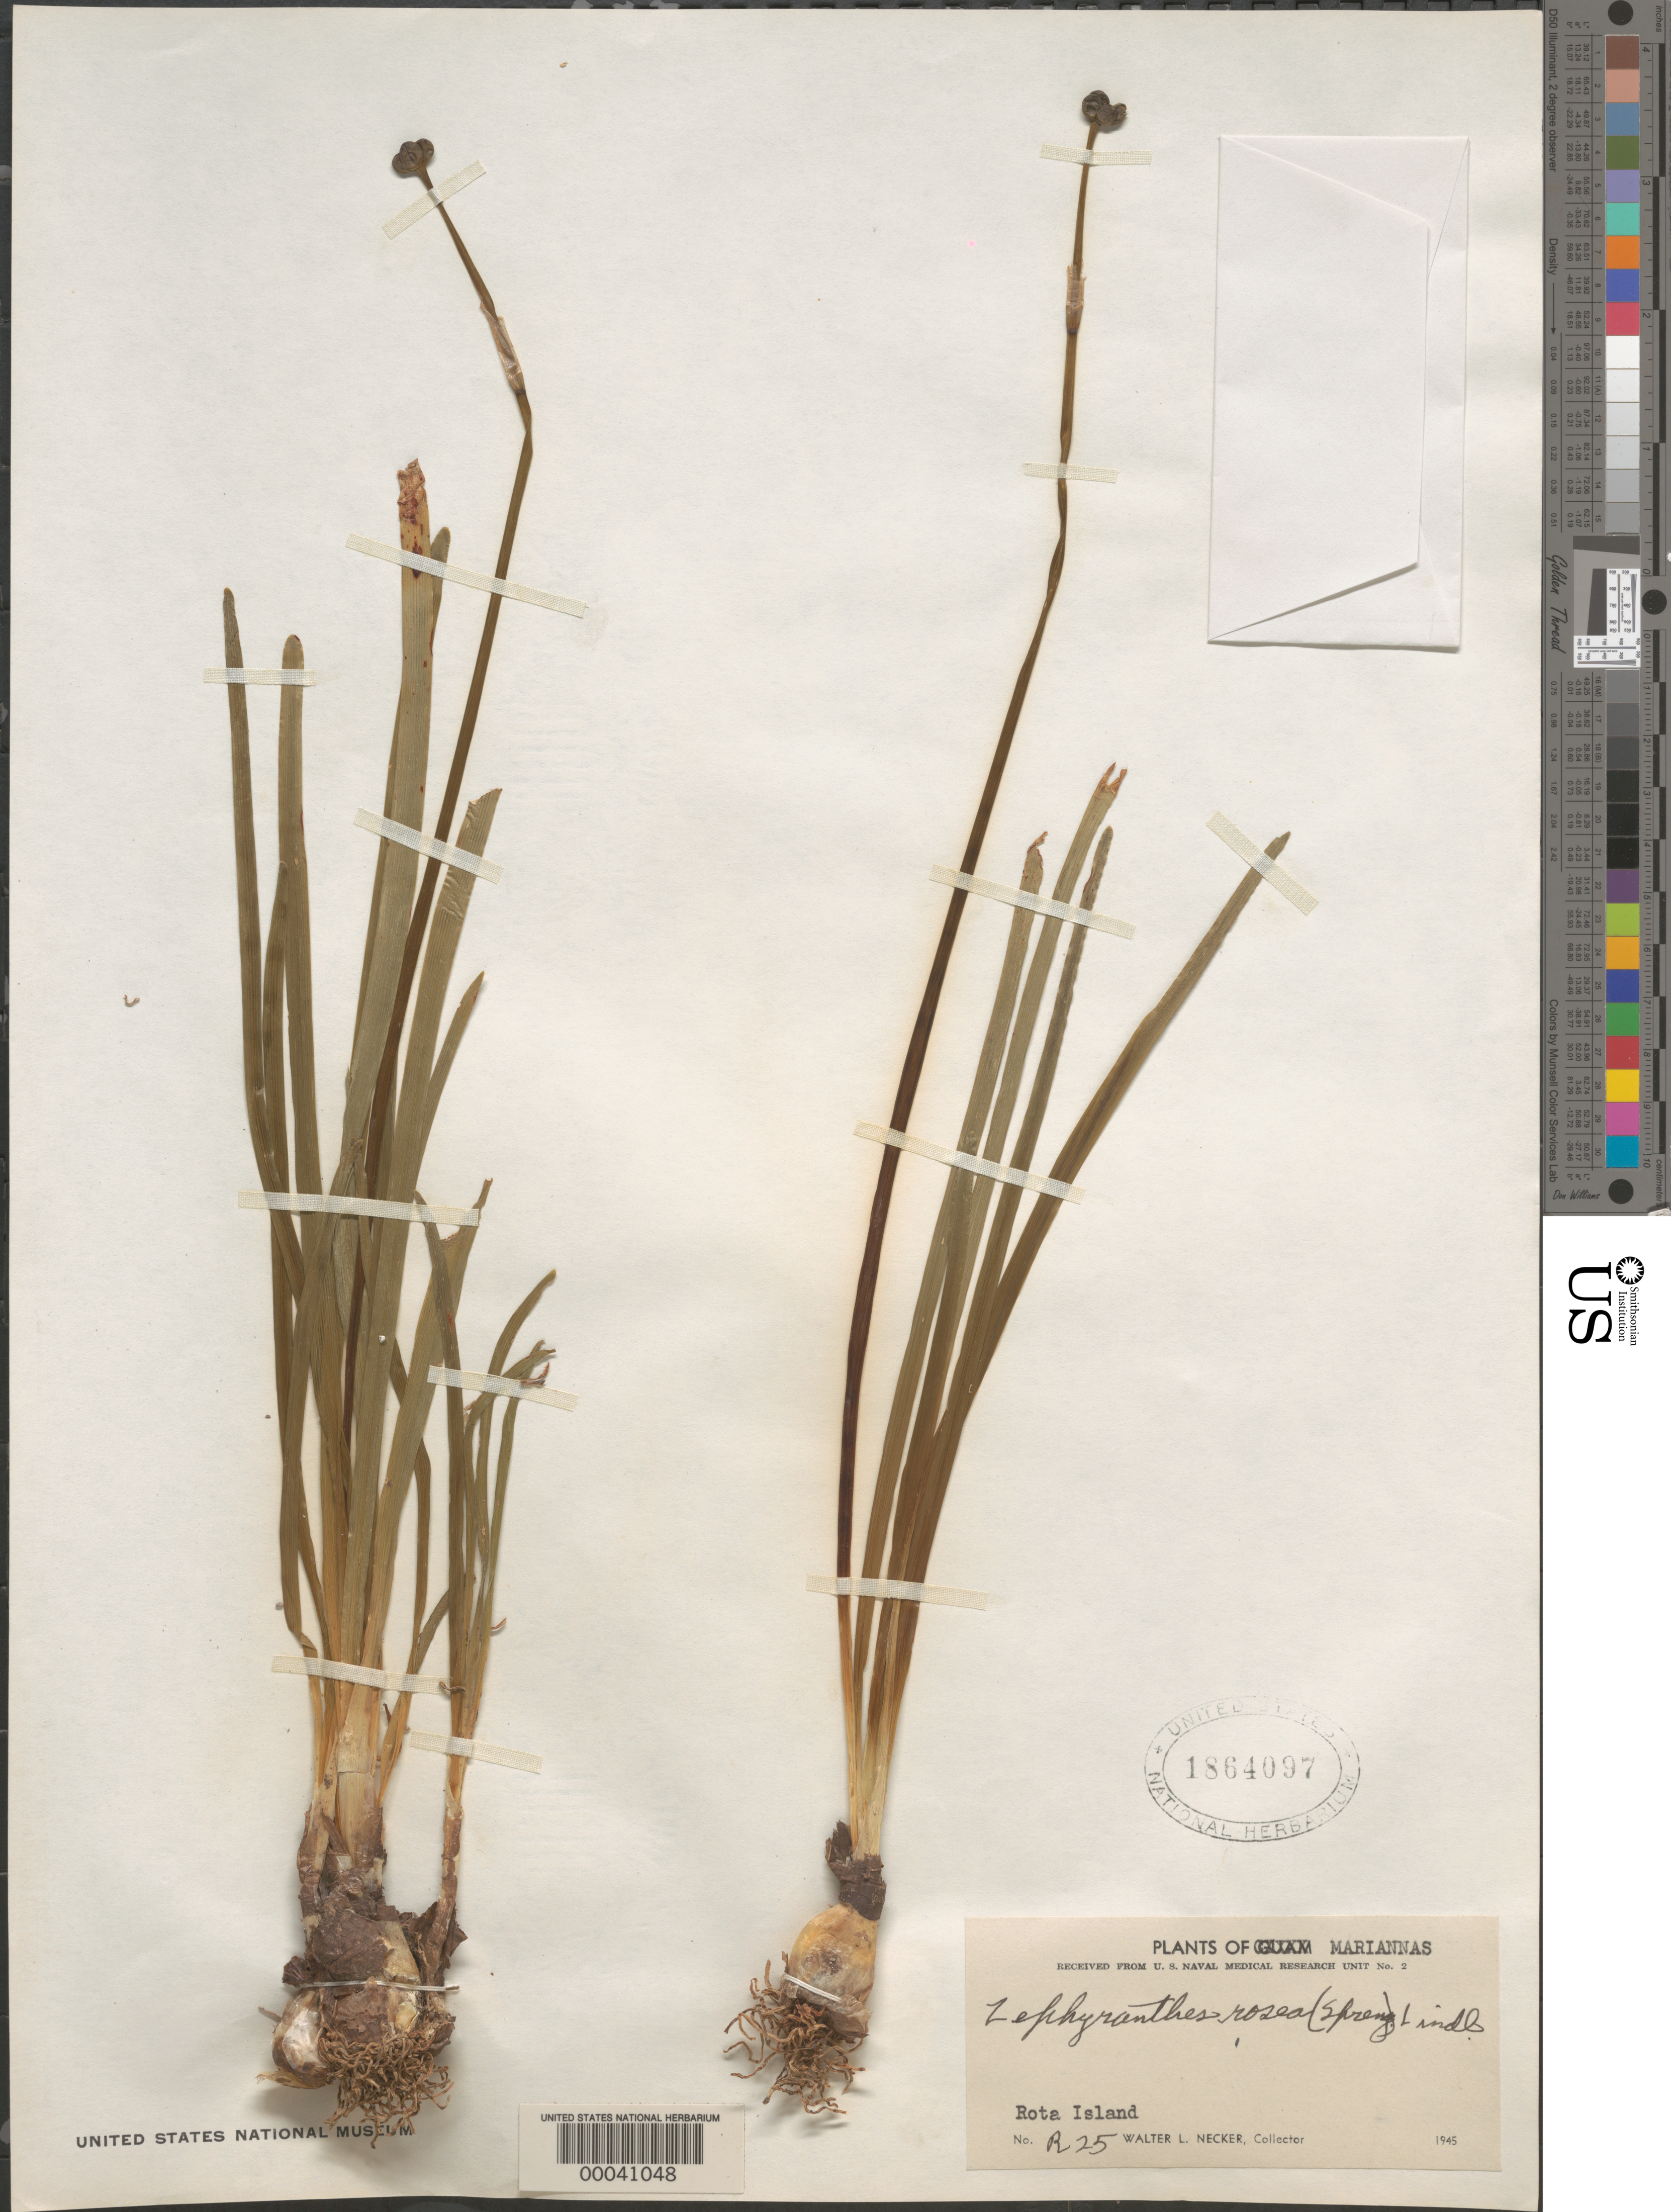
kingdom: Plantae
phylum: Tracheophyta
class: Liliopsida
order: Asparagales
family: Amaryllidaceae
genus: Zephyranthes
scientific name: Zephyranthes rosea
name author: Lindl.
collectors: W. L. Necker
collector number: R25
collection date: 1945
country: Northern Mariana Islands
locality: Mariannas. Rota Island.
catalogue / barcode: US 1864097